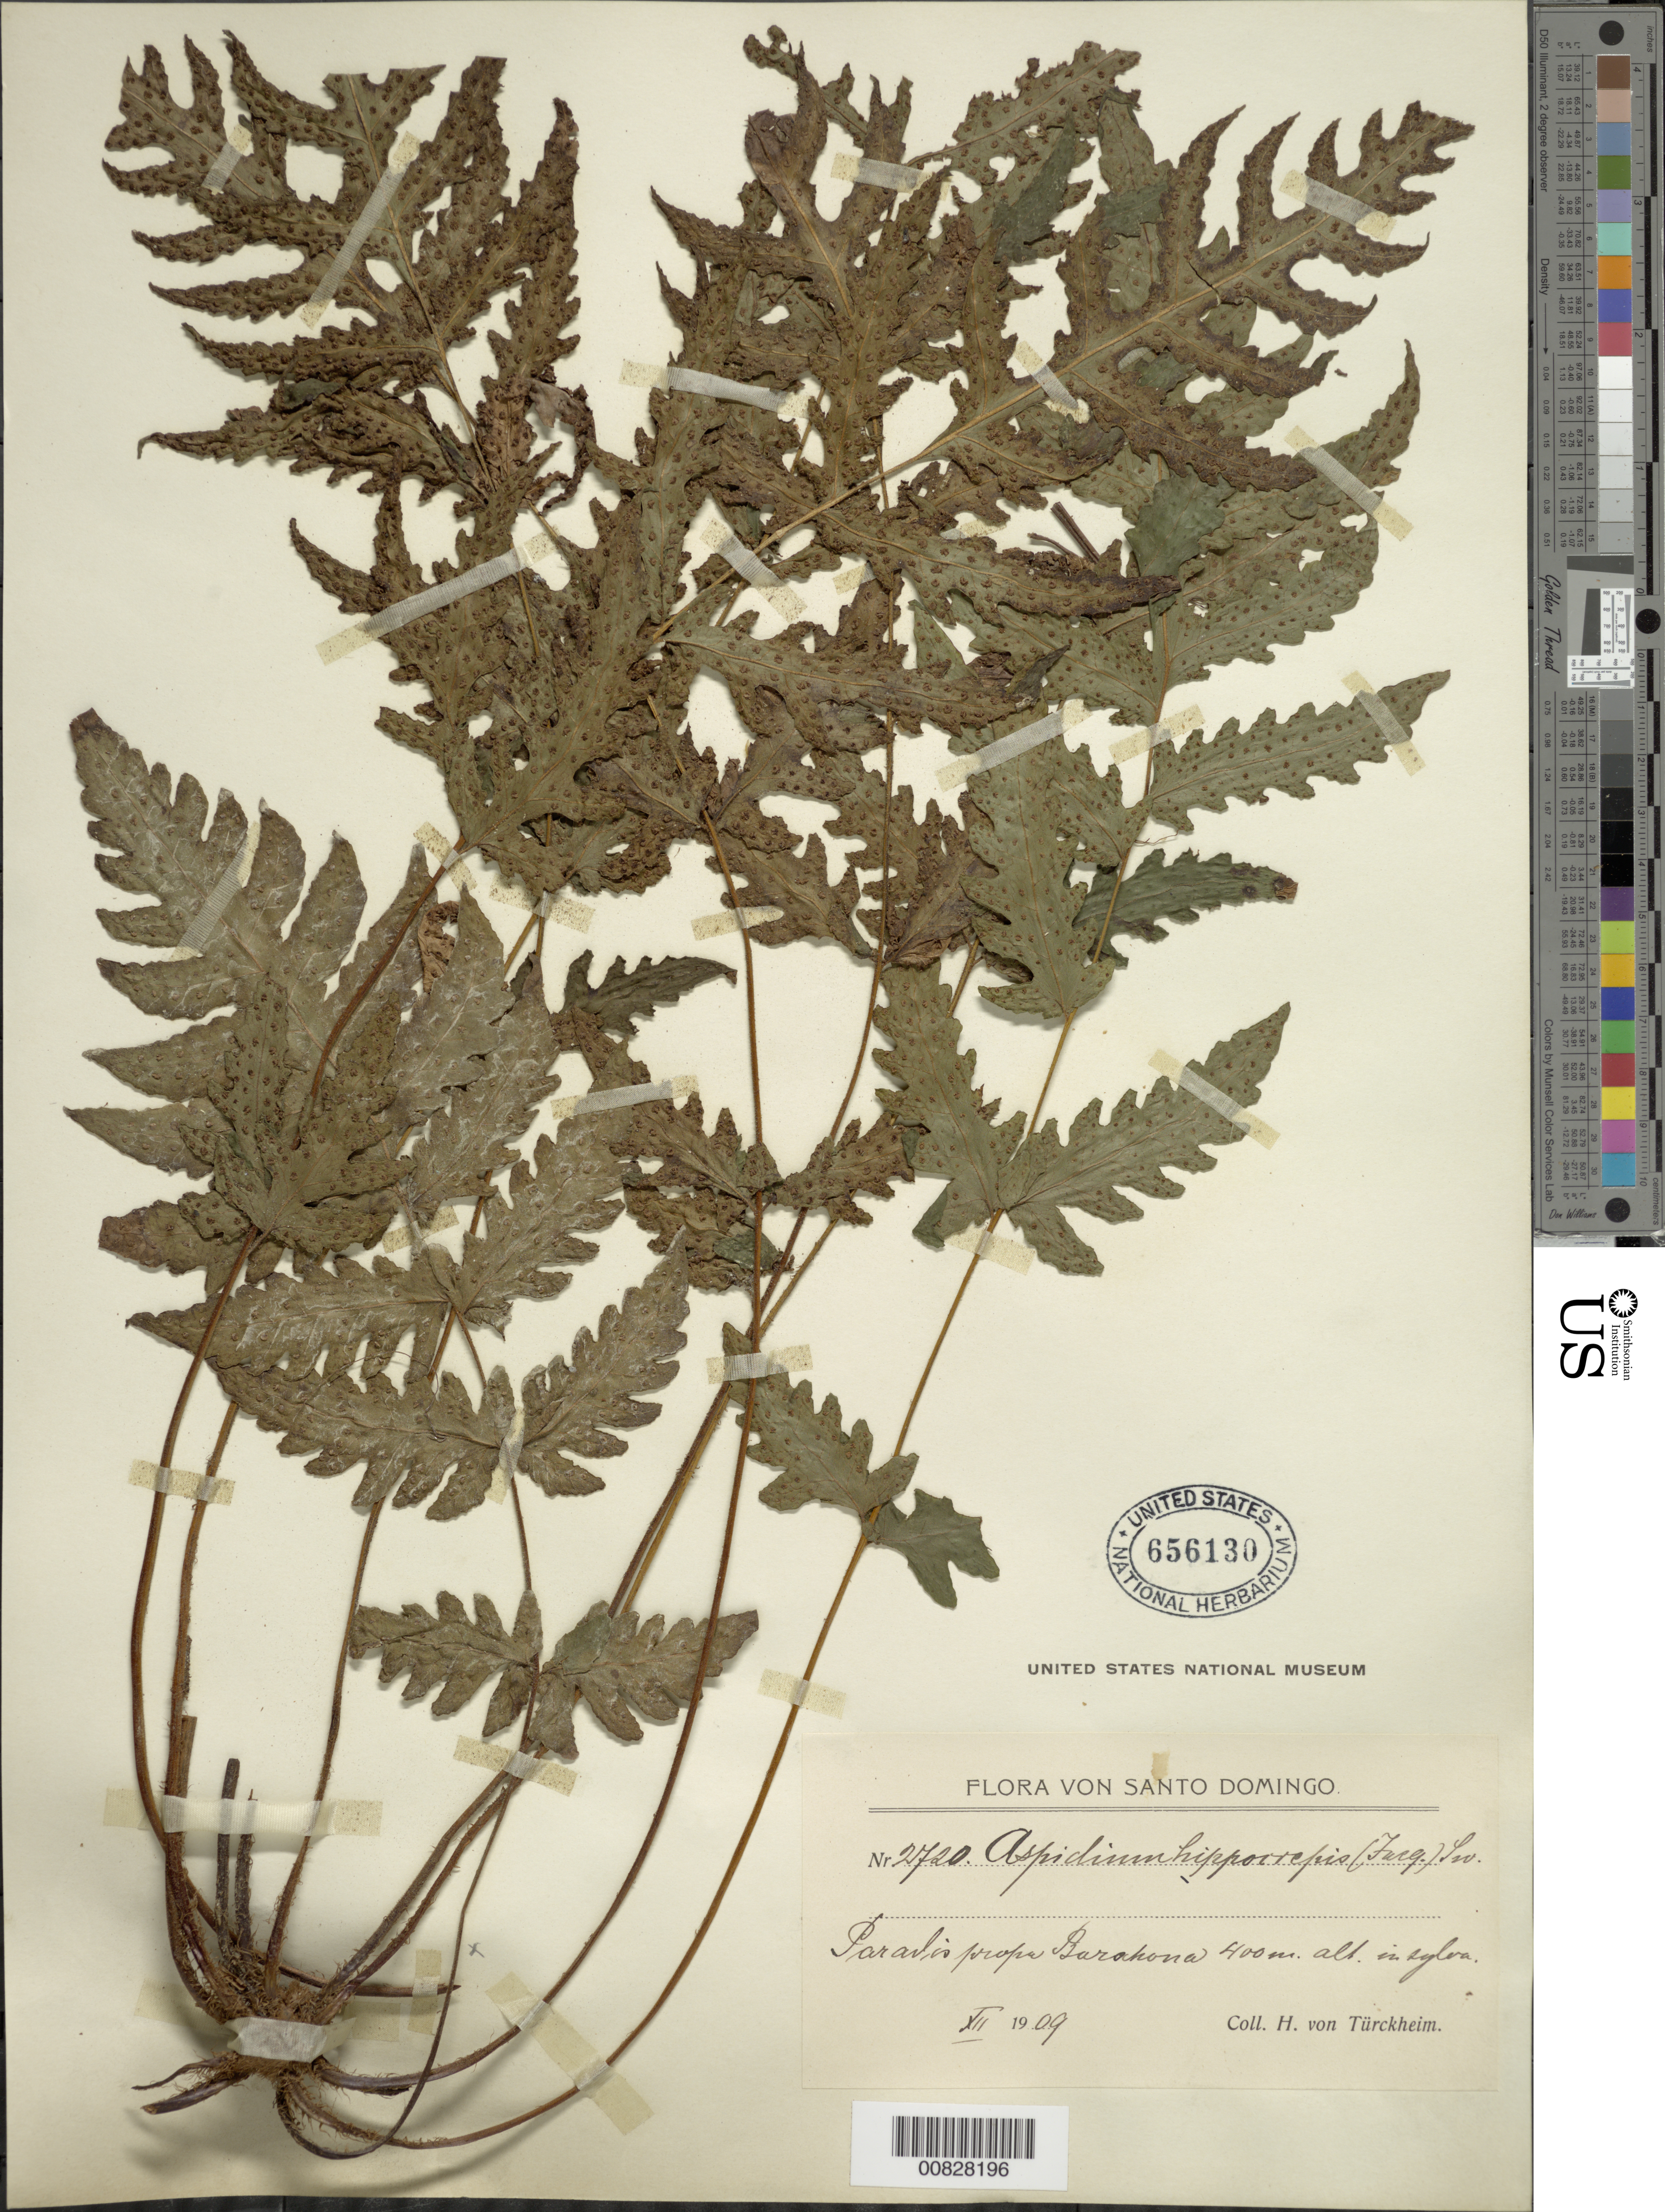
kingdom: Plantae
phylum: Tracheophyta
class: Polypodiopsida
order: Polypodiales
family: Tectariaceae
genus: Tectaria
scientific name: Tectaria cicutaria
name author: (L.) Copel.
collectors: H. von Türckheim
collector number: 2720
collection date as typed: Dec 1909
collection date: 1909-12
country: Dominican Republic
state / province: Barahona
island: Hispaniola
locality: Paradis near Barahona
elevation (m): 400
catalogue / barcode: US 656130